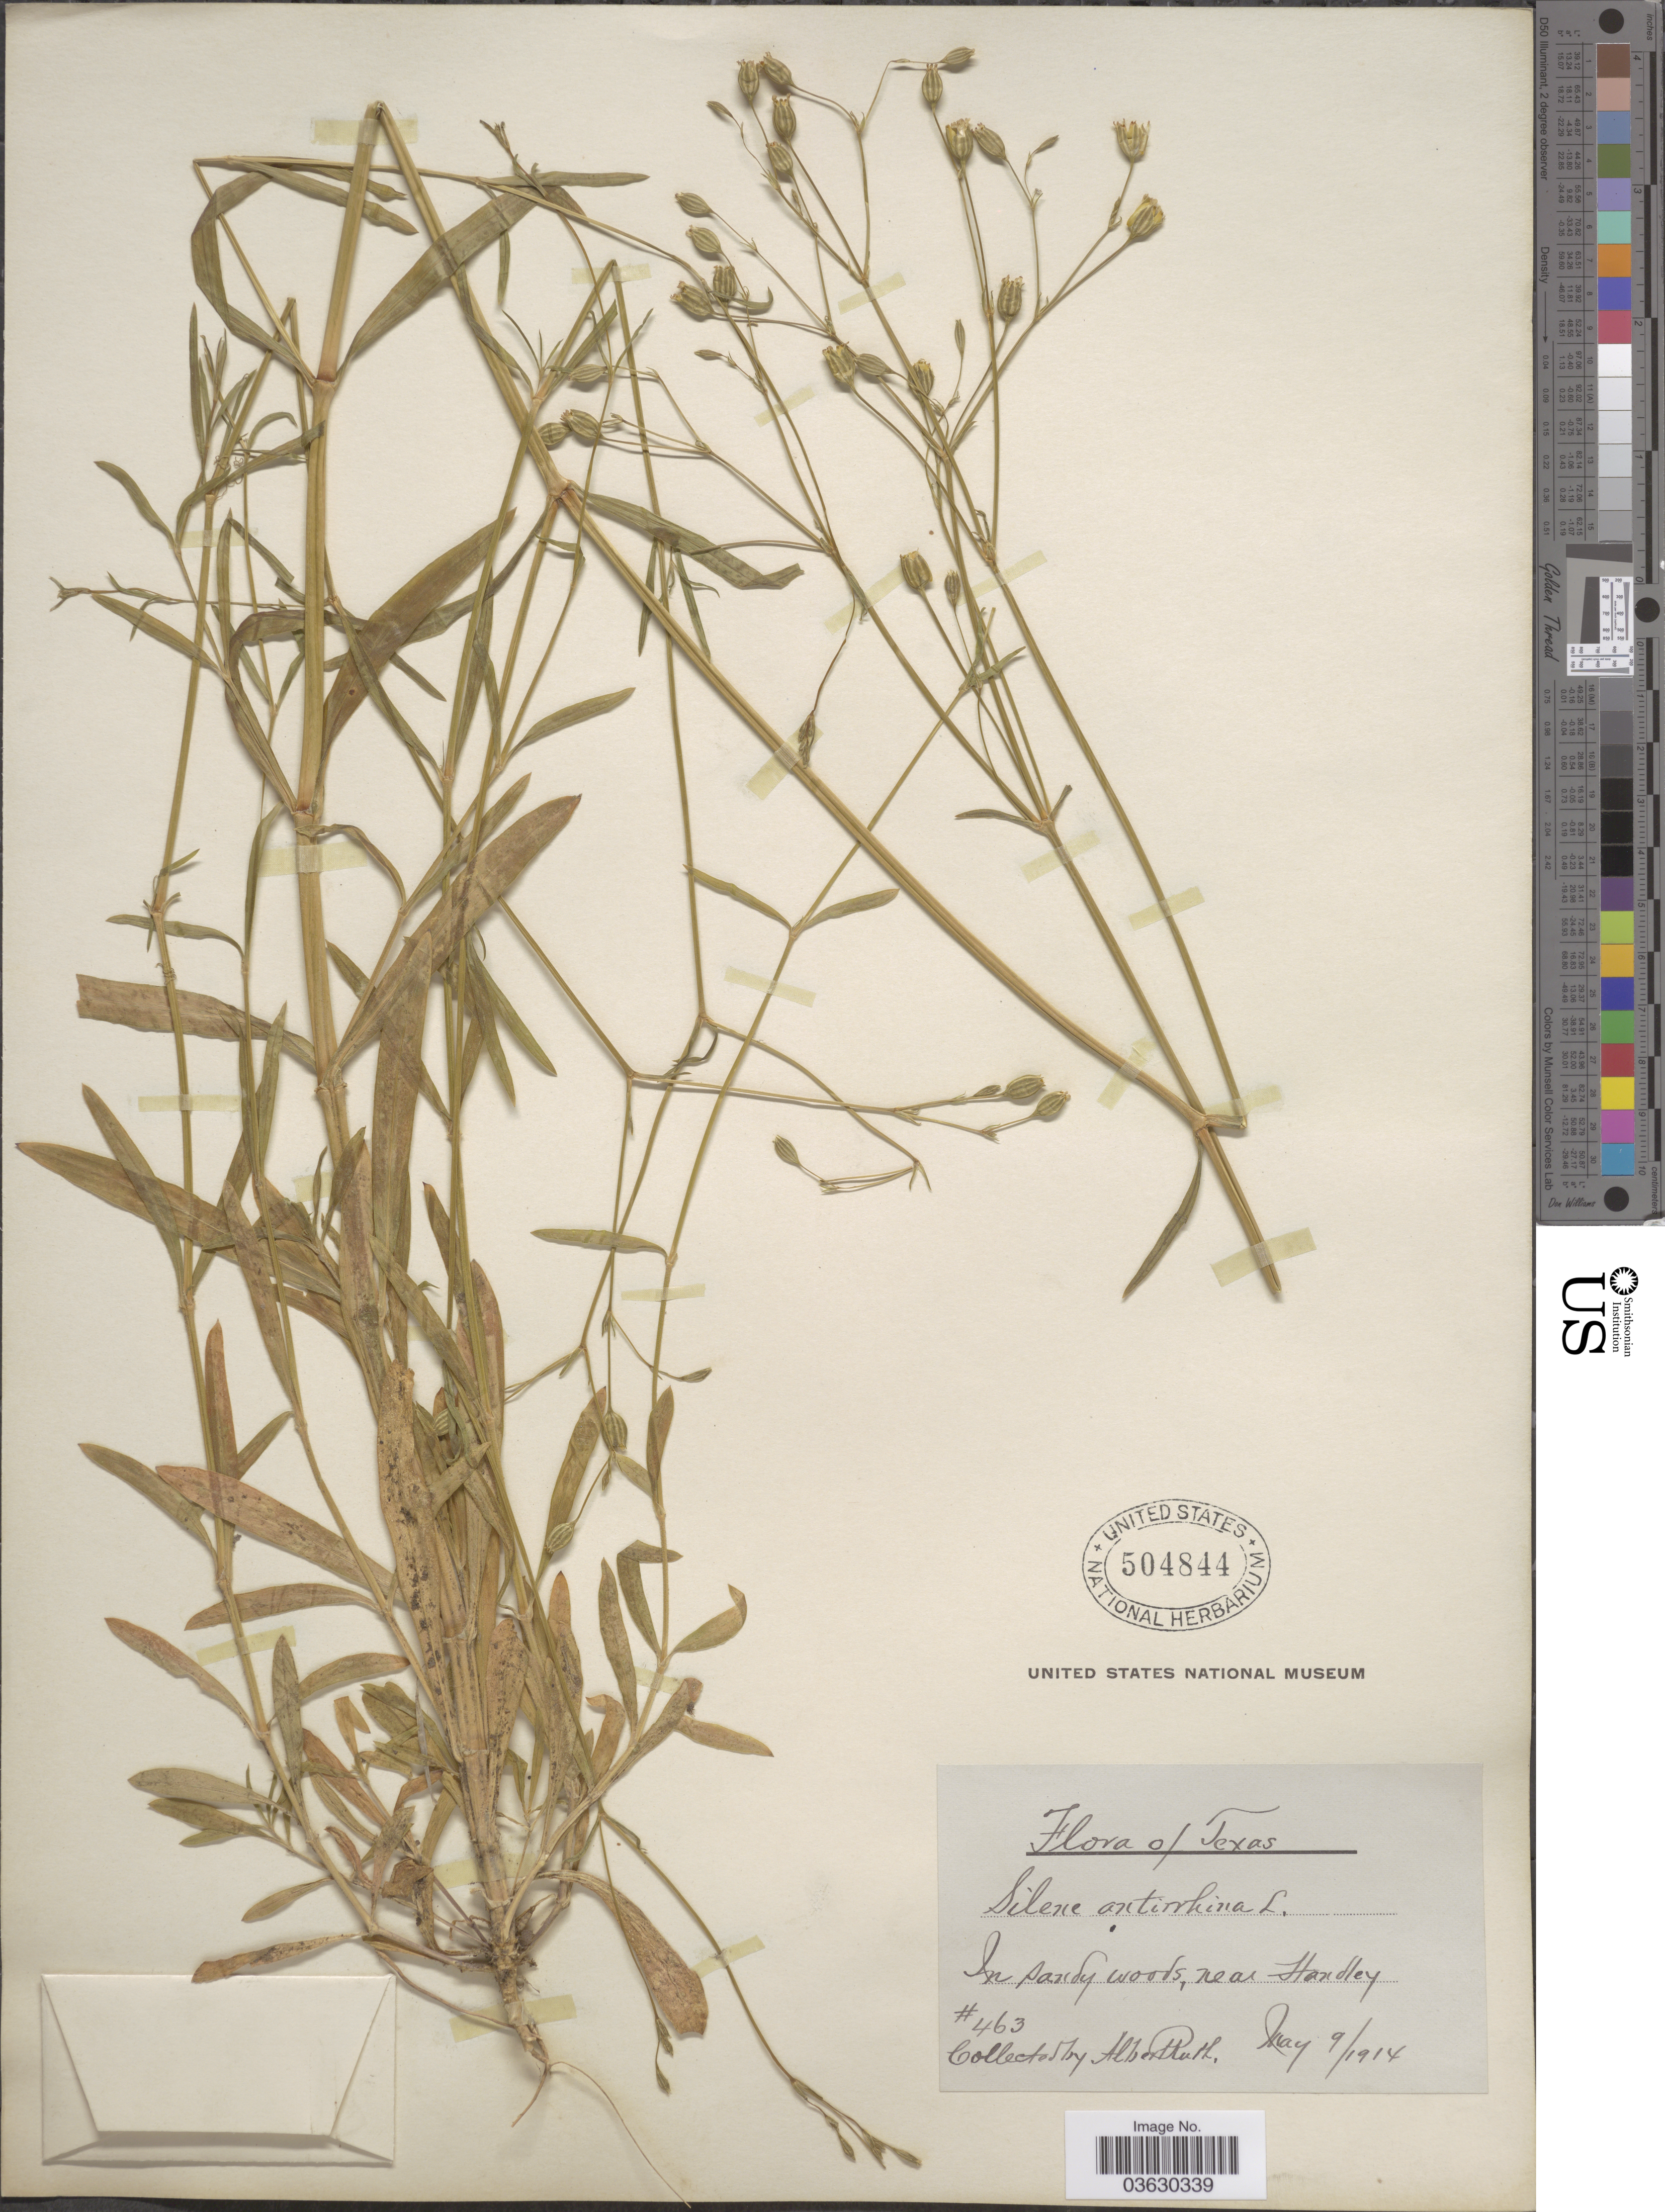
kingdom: Plantae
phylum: Tracheophyta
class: Magnoliopsida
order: Caryophyllales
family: Caryophyllaceae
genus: Silene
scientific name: Silene antirrhina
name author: L.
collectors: A. Ruth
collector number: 463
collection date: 1914-05-09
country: United States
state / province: Texas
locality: In sandy woods, near Hardley.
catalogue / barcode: US 504844